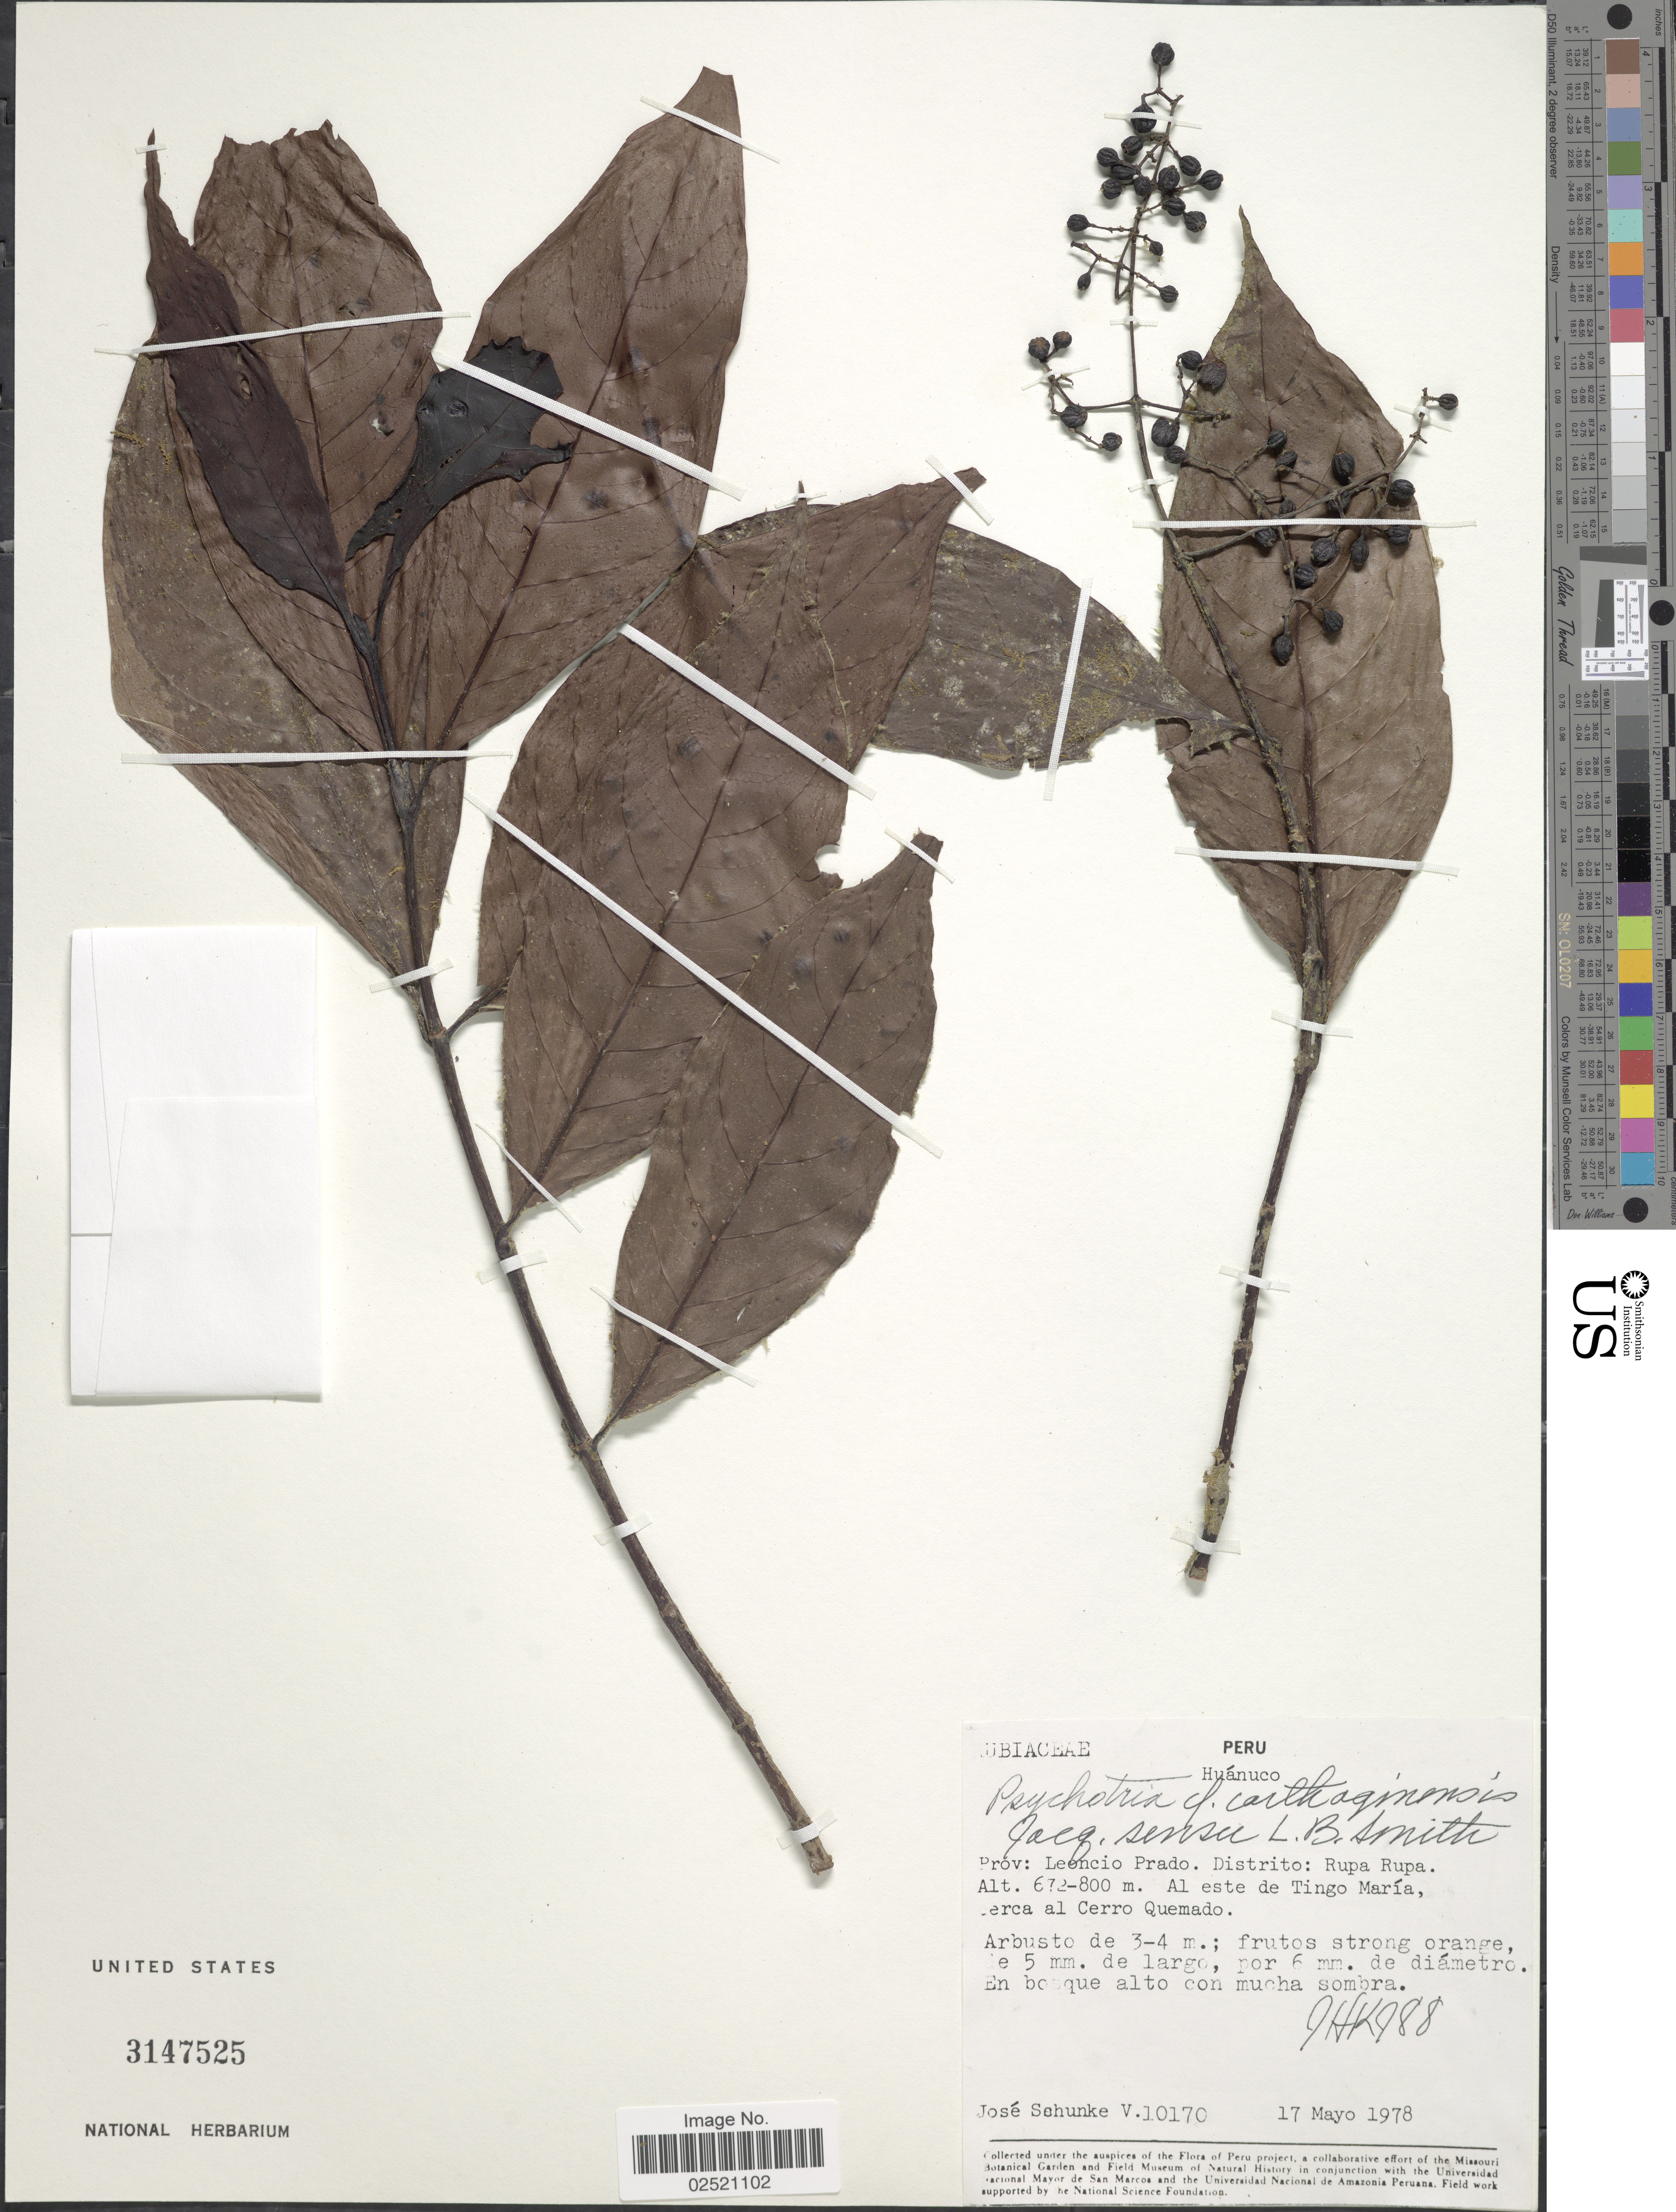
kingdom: Plantae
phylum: Tracheophyta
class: Magnoliopsida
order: Gentianales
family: Rubiaceae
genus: Psychotria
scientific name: Psychotria carthagenensis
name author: Jacq.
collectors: J. Schunke Vigo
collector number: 10170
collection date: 1978-05-17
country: Peru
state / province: Huánuco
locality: Al este de Tingo María, cerca al Cerro Quemado, Distrito: Rupa Rupa, Prov: Leoncio Prado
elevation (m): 672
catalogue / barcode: US 3147525